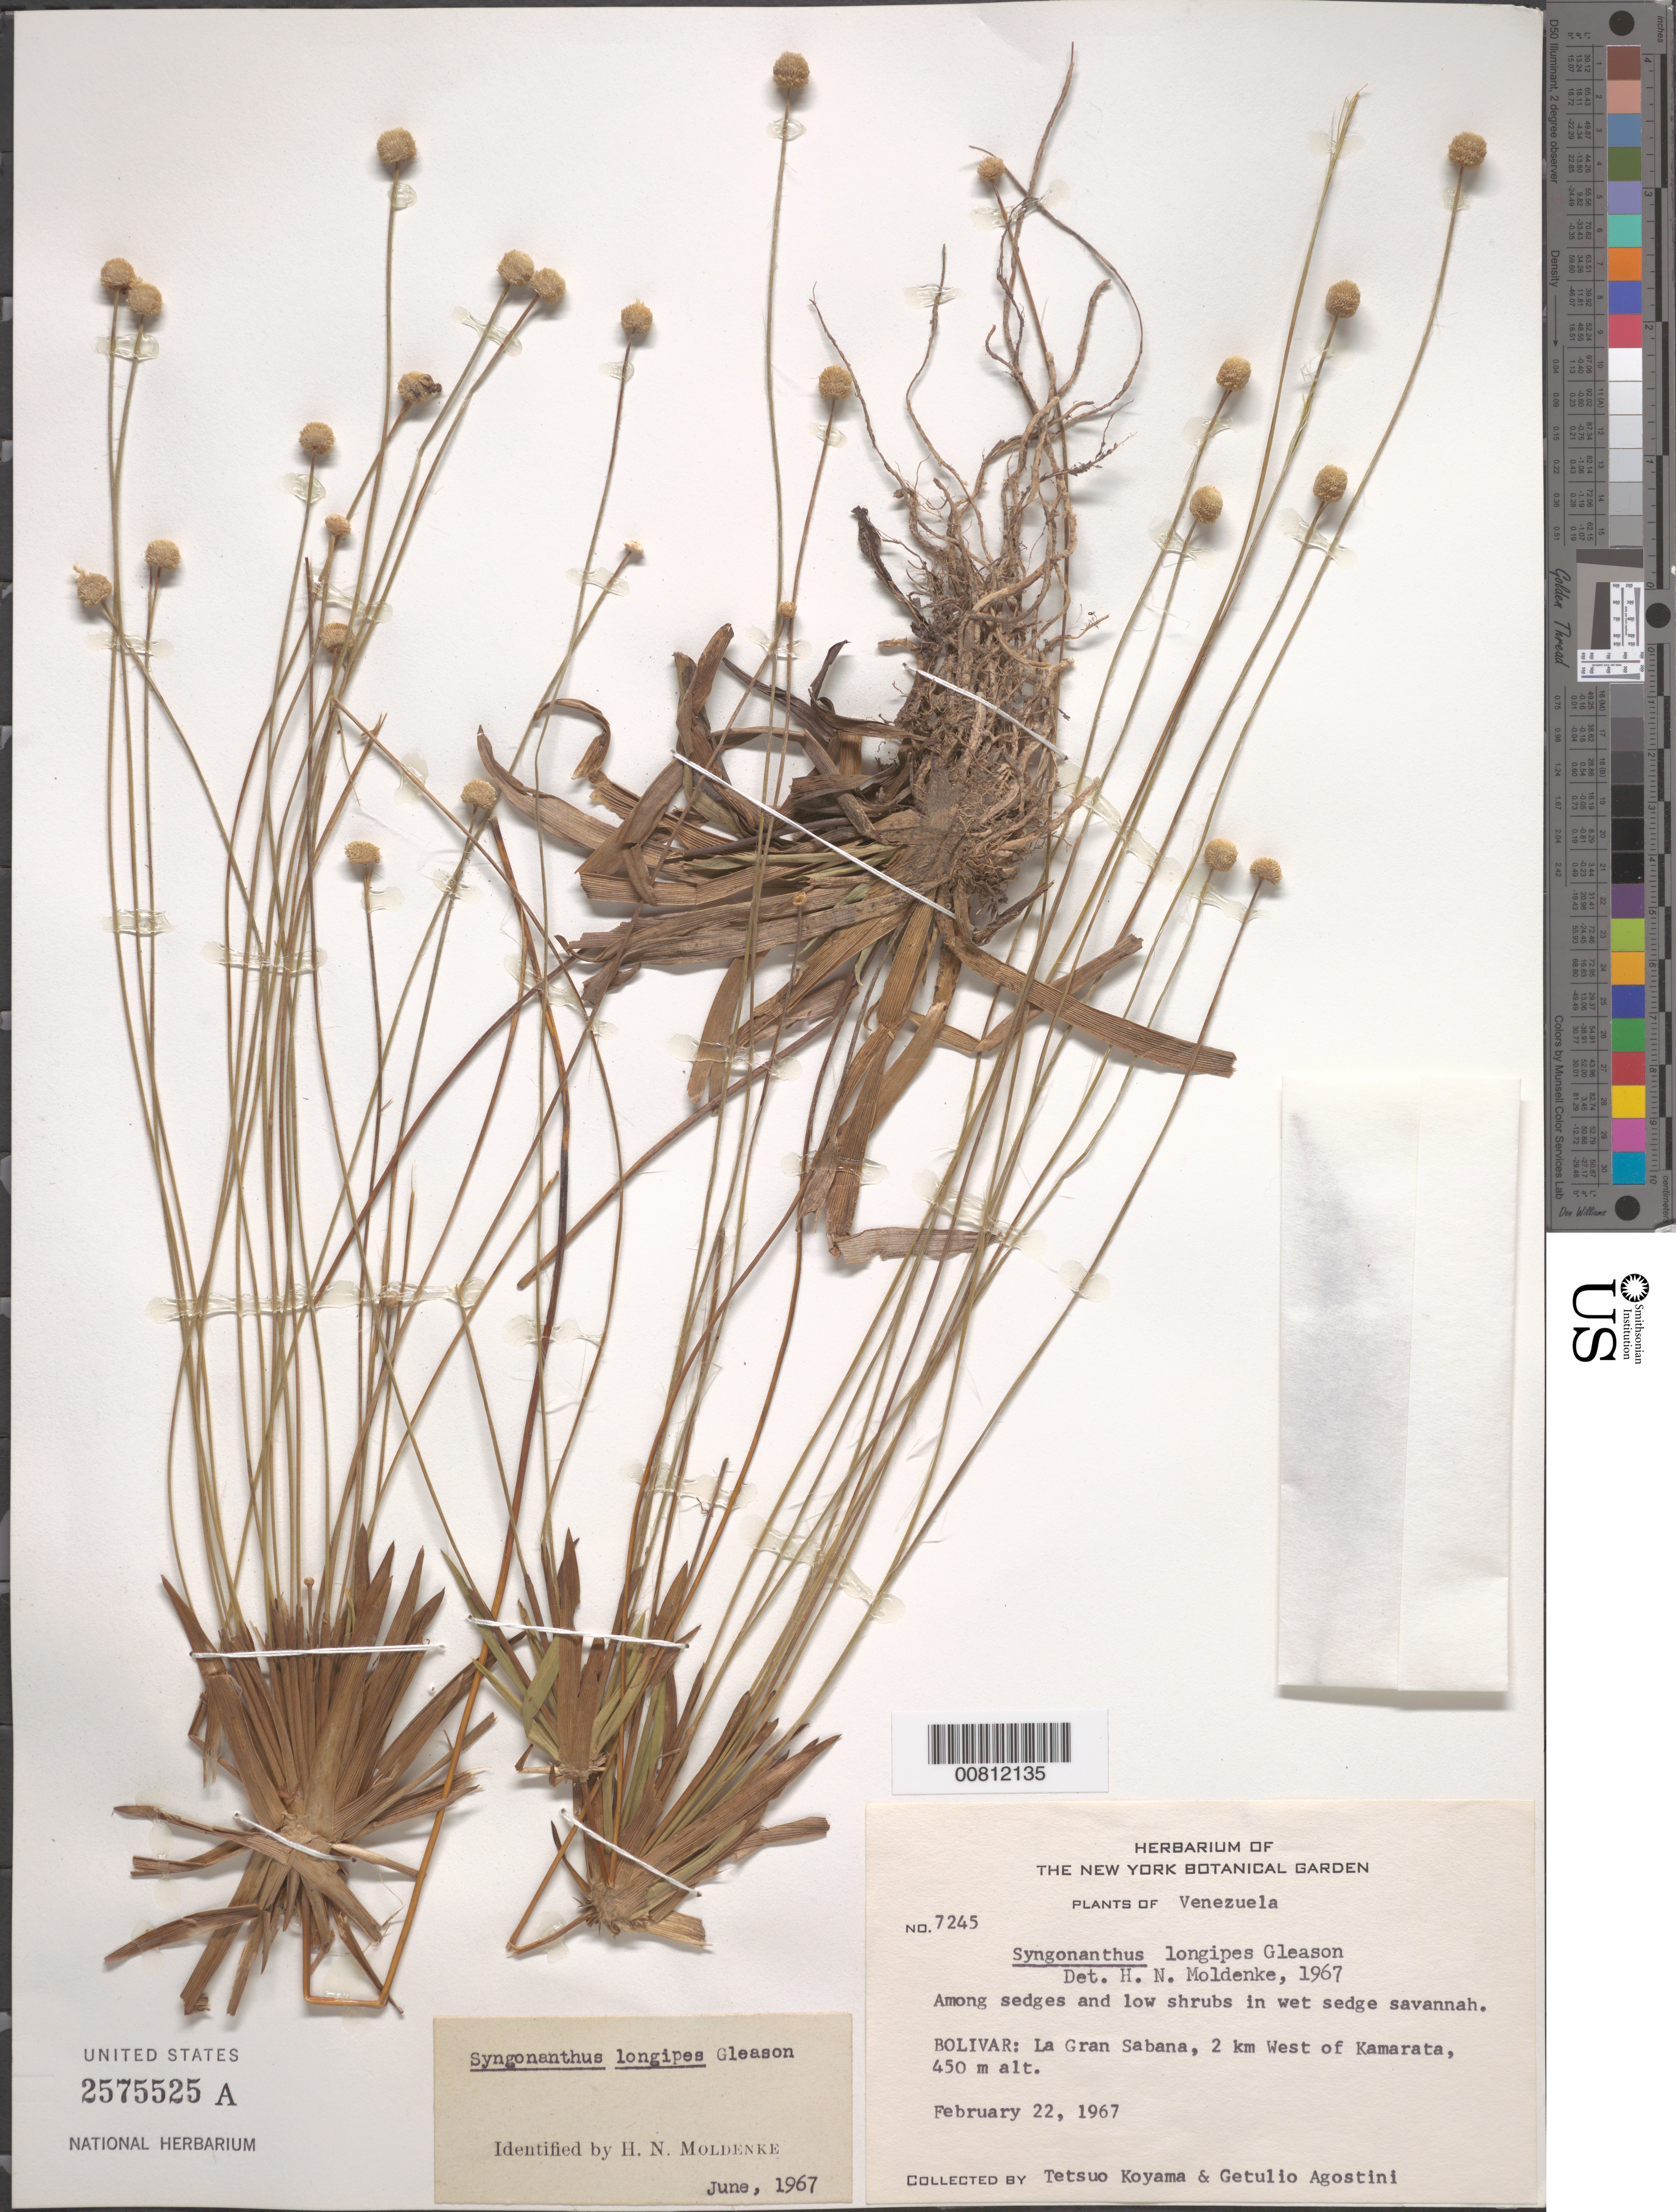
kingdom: Plantae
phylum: Tracheophyta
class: Liliopsida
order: Poales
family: Eriocaulaceae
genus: Syngonanthus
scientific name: Syngonanthus longipes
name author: Gleason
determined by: Moldenke, H. N.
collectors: T. Koyama & G. Agostini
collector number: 7245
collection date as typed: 22-Feb-67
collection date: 1967-02-22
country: Venezuela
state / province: Bolívar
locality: La Gran Sabana, ca. 2 km W of Kamarata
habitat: Among sedges and low shrubs in wet sedge savannah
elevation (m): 450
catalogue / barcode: US 2575525A